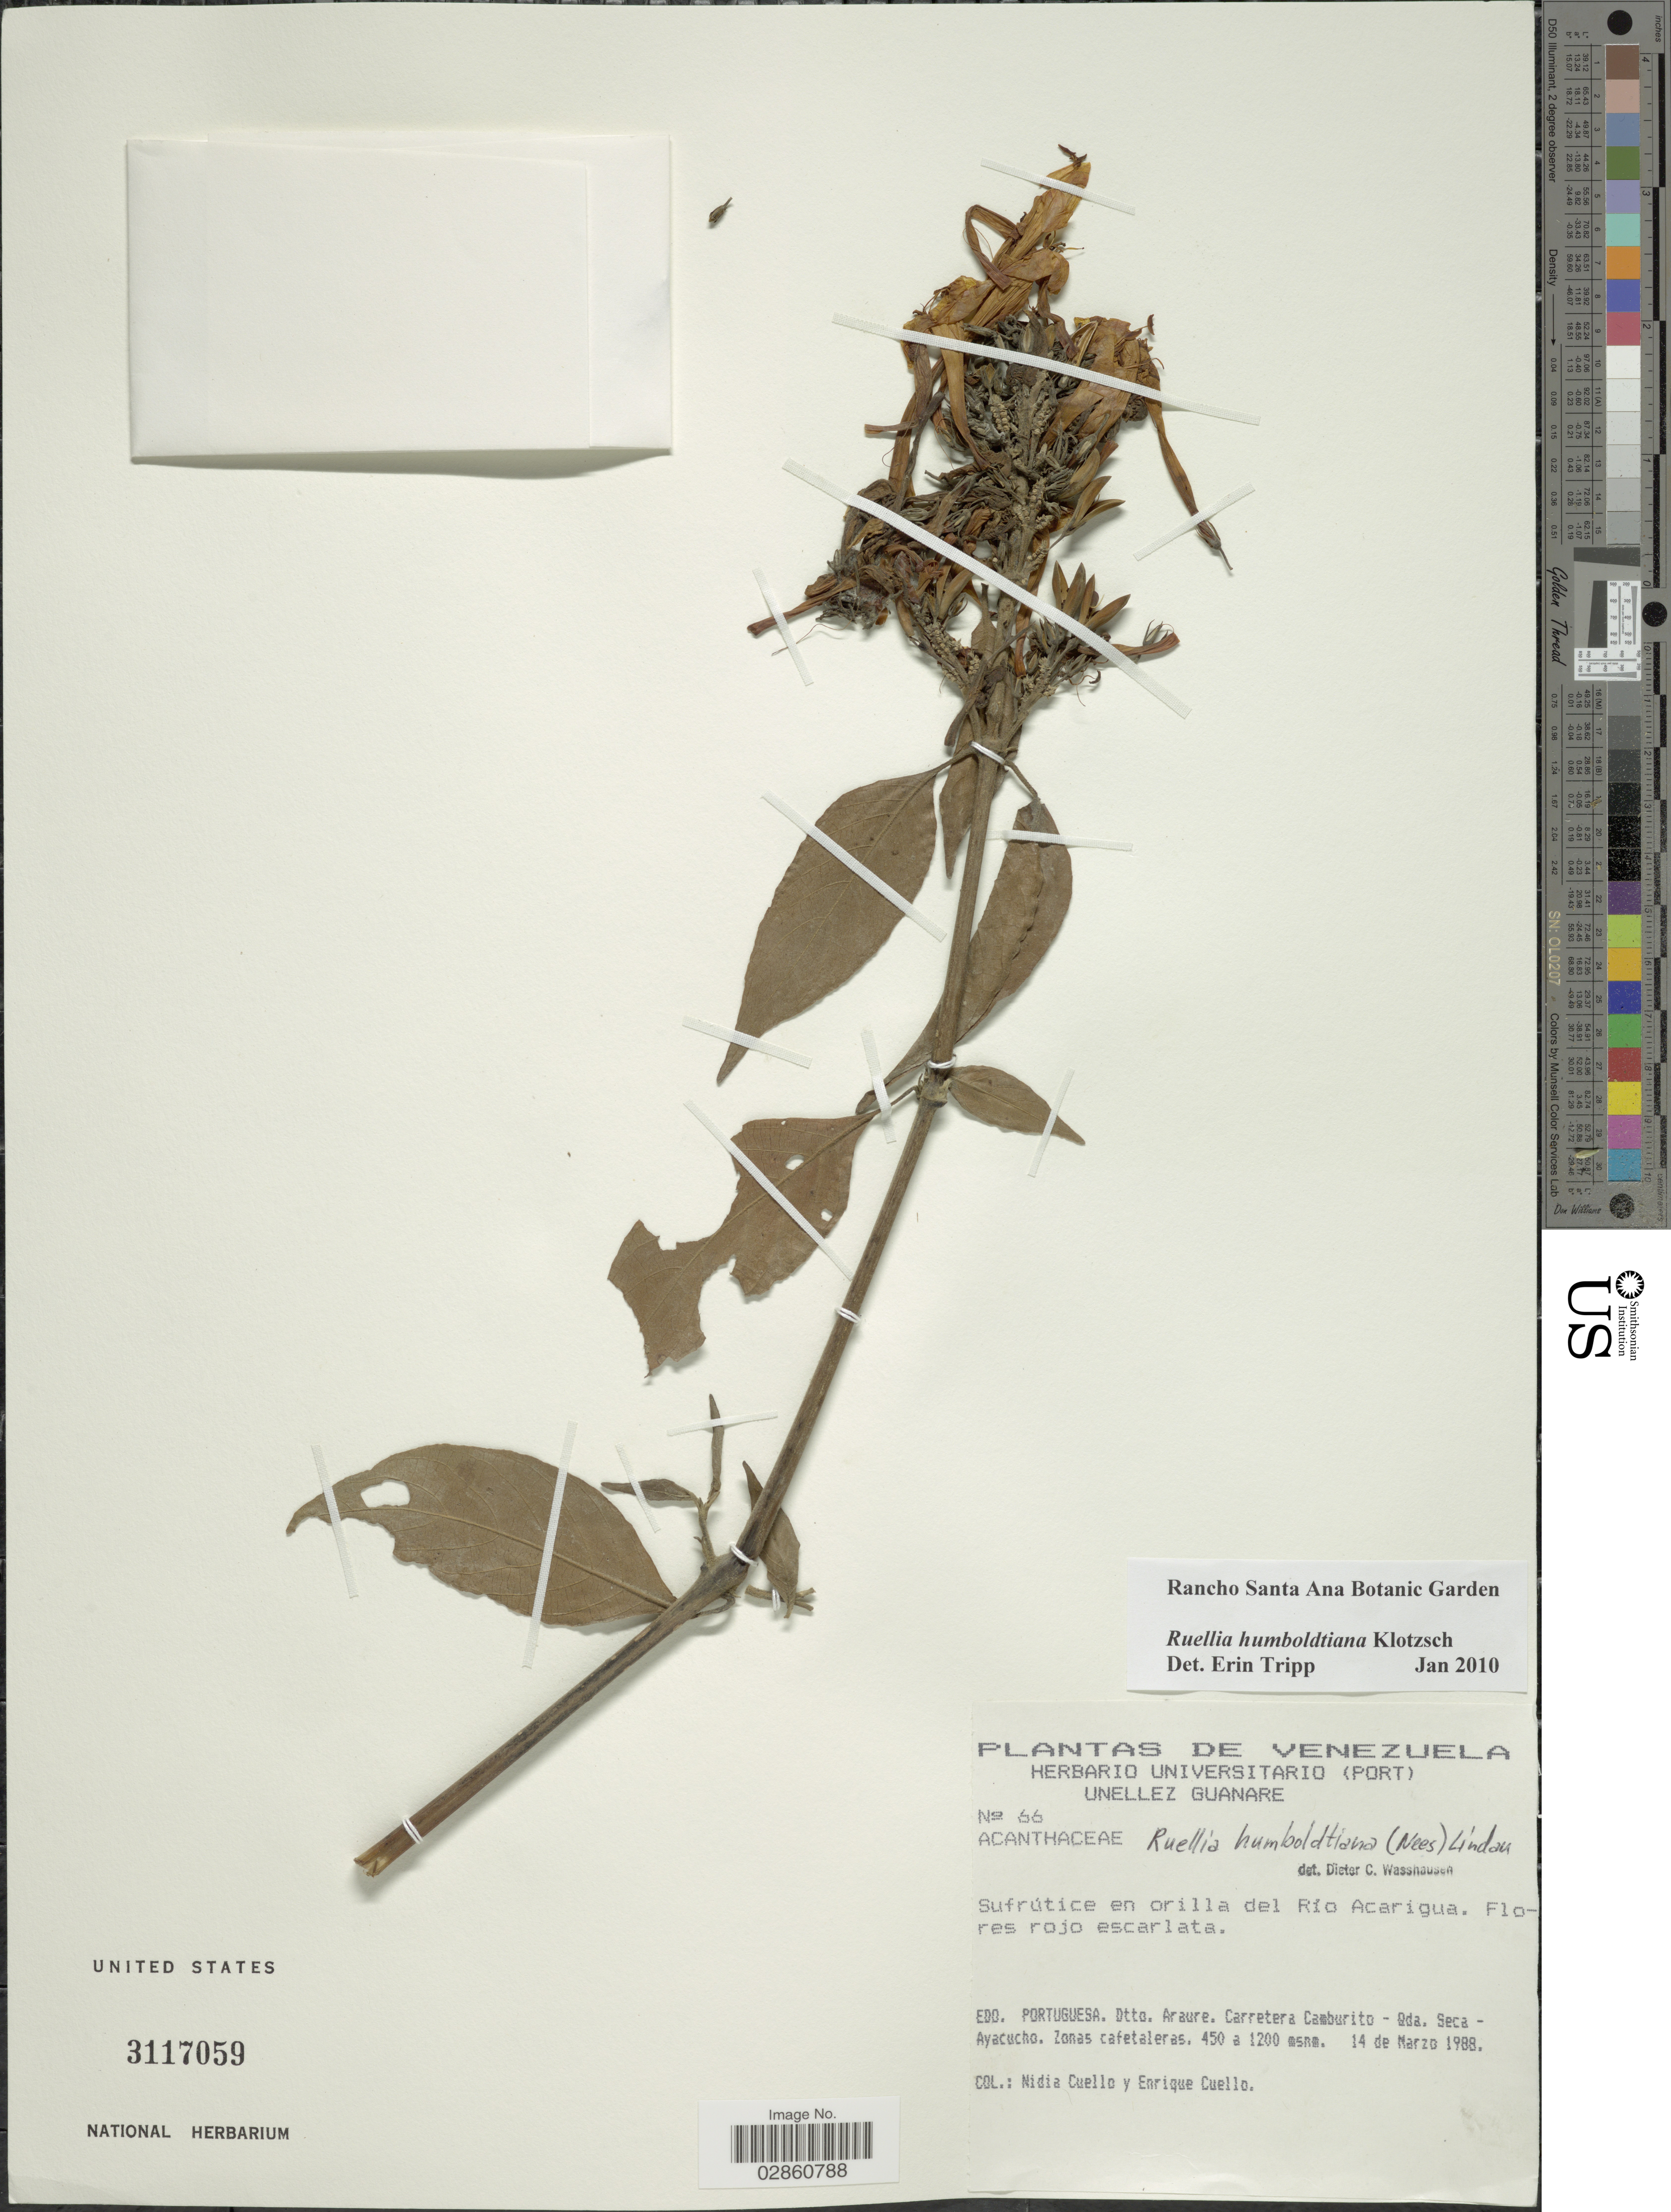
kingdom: Plantae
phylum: Tracheophyta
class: Magnoliopsida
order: Lamiales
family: Acanthaceae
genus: Ruellia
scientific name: Ruellia humboldtiana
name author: (Nees) Lindau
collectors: N. L. Cuello & E. Cuello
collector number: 66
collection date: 1988-03-14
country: Venezuela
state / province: Portuguesa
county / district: Araura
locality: Carretera Camburito. Qda. Seca - Ayacucho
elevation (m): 450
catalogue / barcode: US 3117059